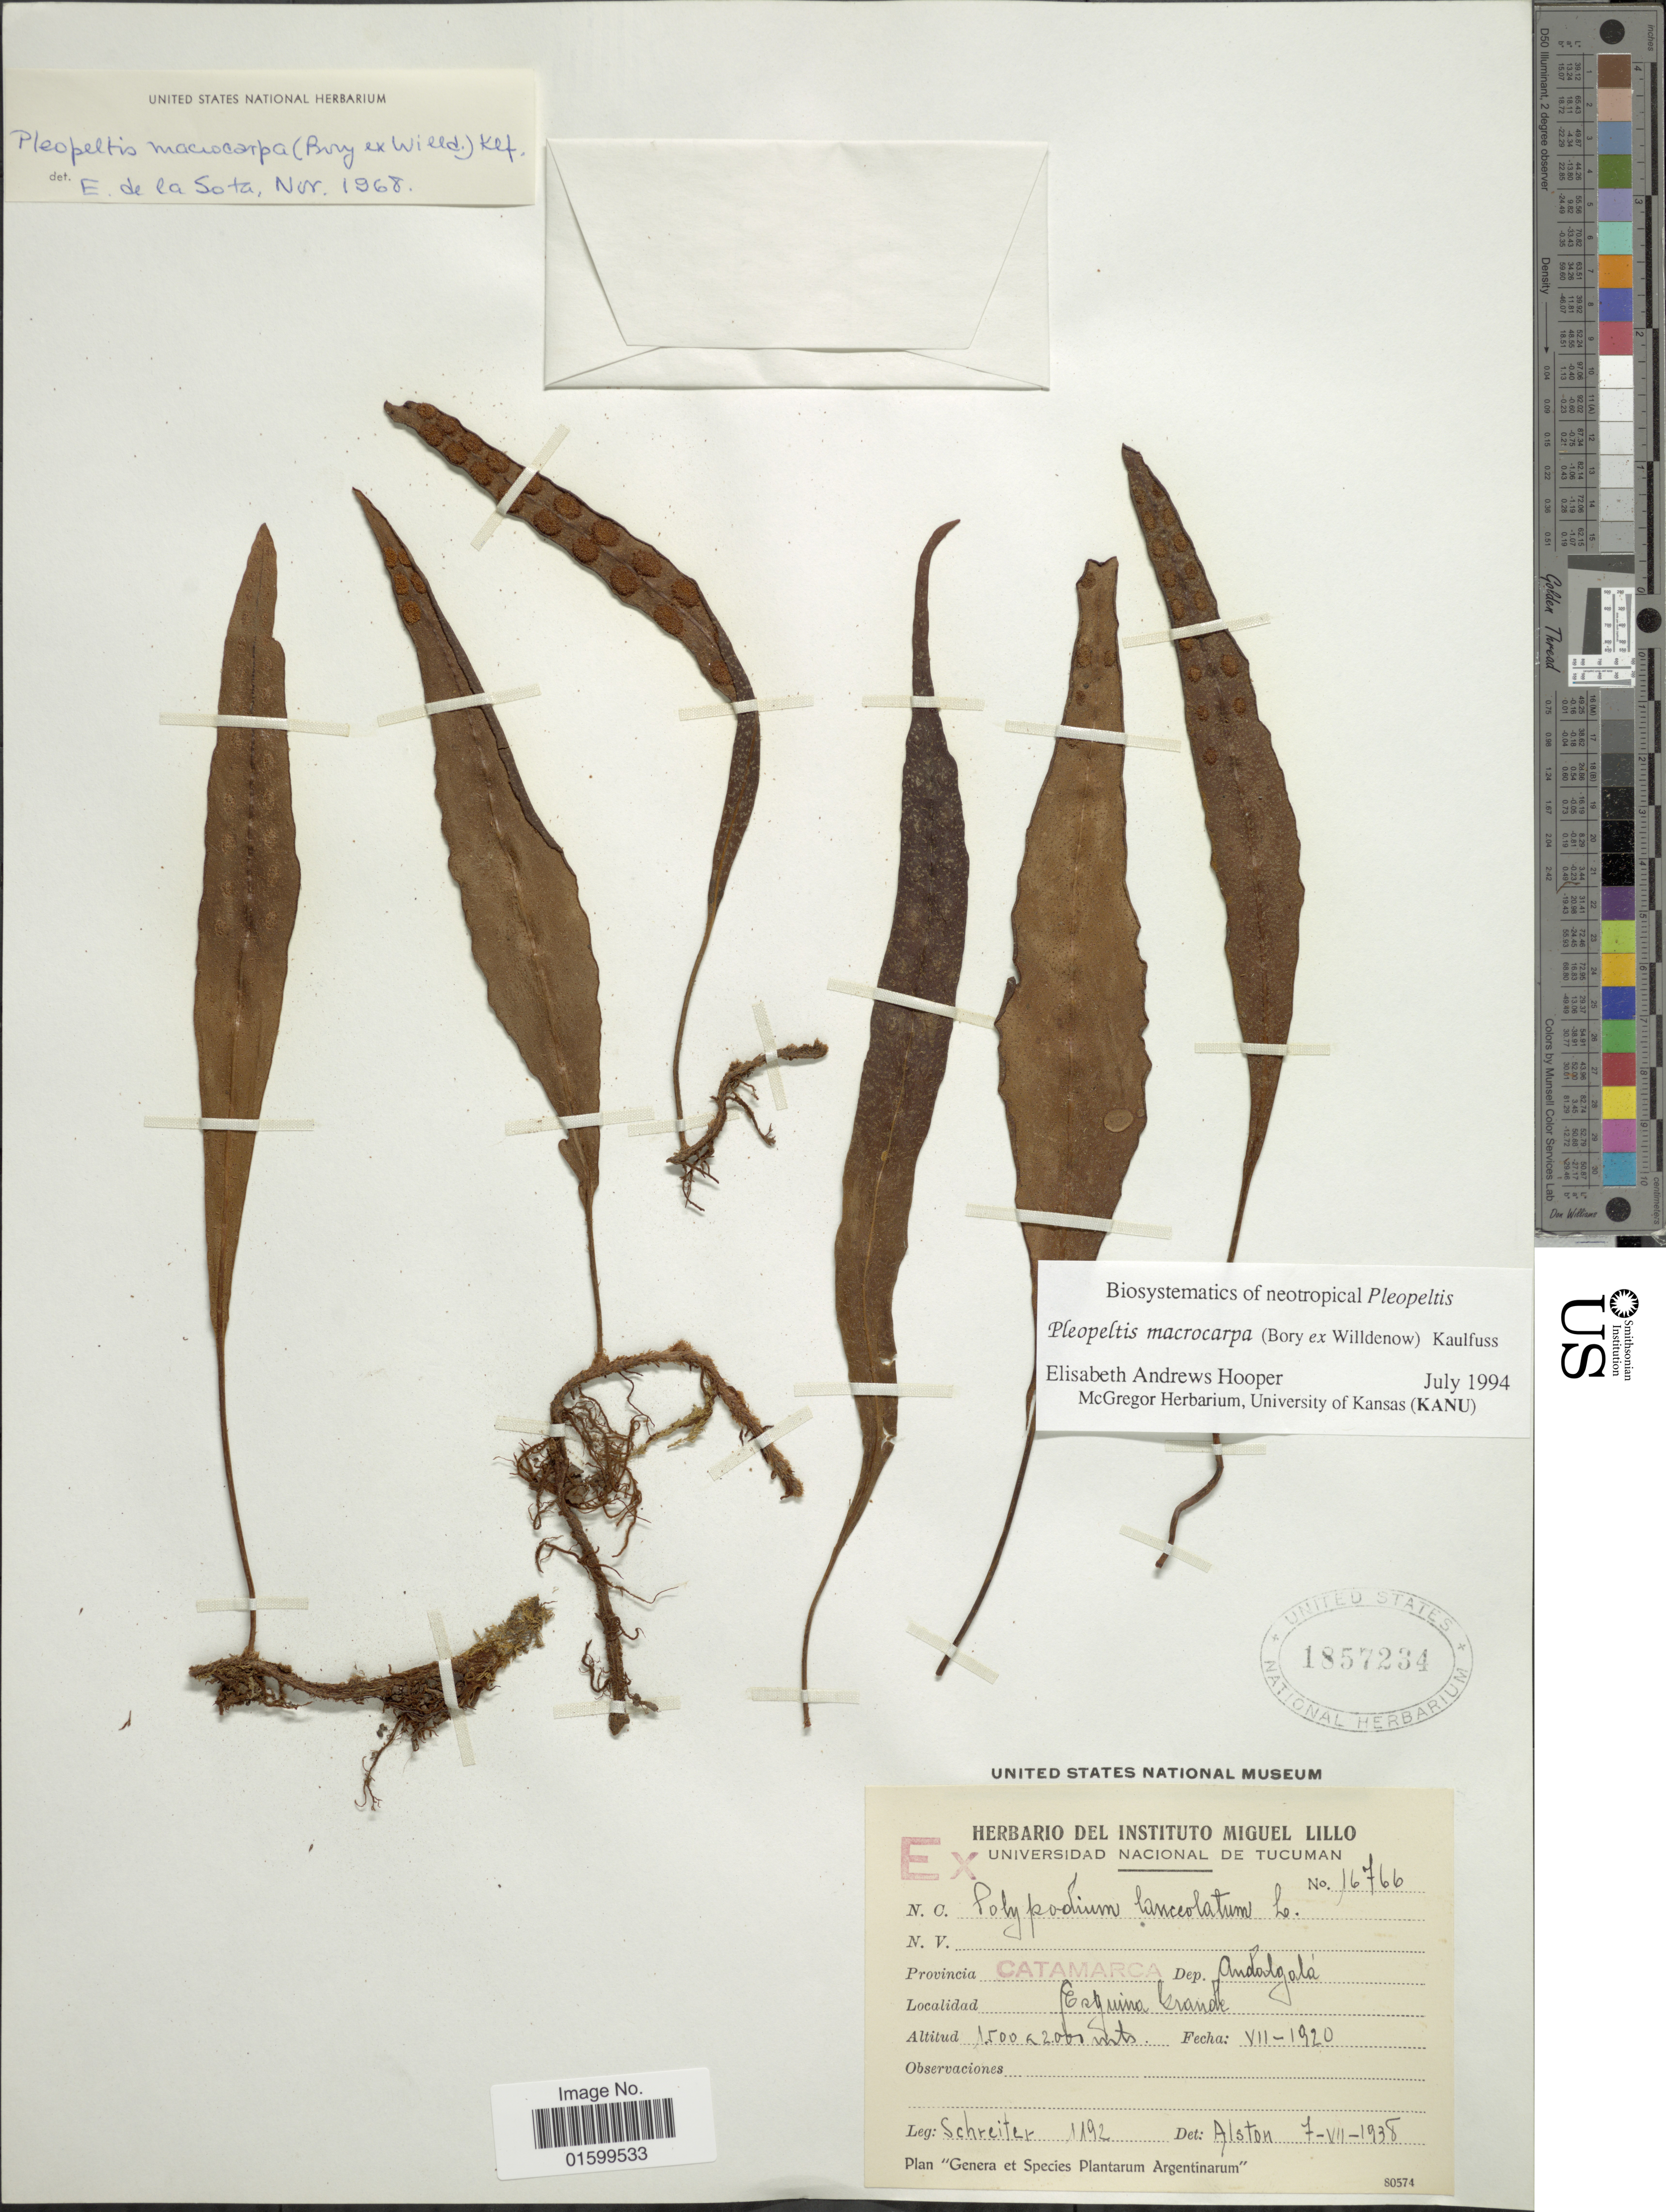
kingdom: Plantae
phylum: Tracheophyta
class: Polypodiopsida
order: Polypodiales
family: Polypodiaceae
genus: Pleopeltis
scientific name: Pleopeltis macrocarpa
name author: (Bory ex Willd.) Kaulf.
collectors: -. Schreiter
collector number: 1192/16766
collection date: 1920-07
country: Argentina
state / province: Catamarca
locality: Provincia Catamarca, Dep. Andalgala, Esquina Grande.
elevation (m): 1500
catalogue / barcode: US 1857234